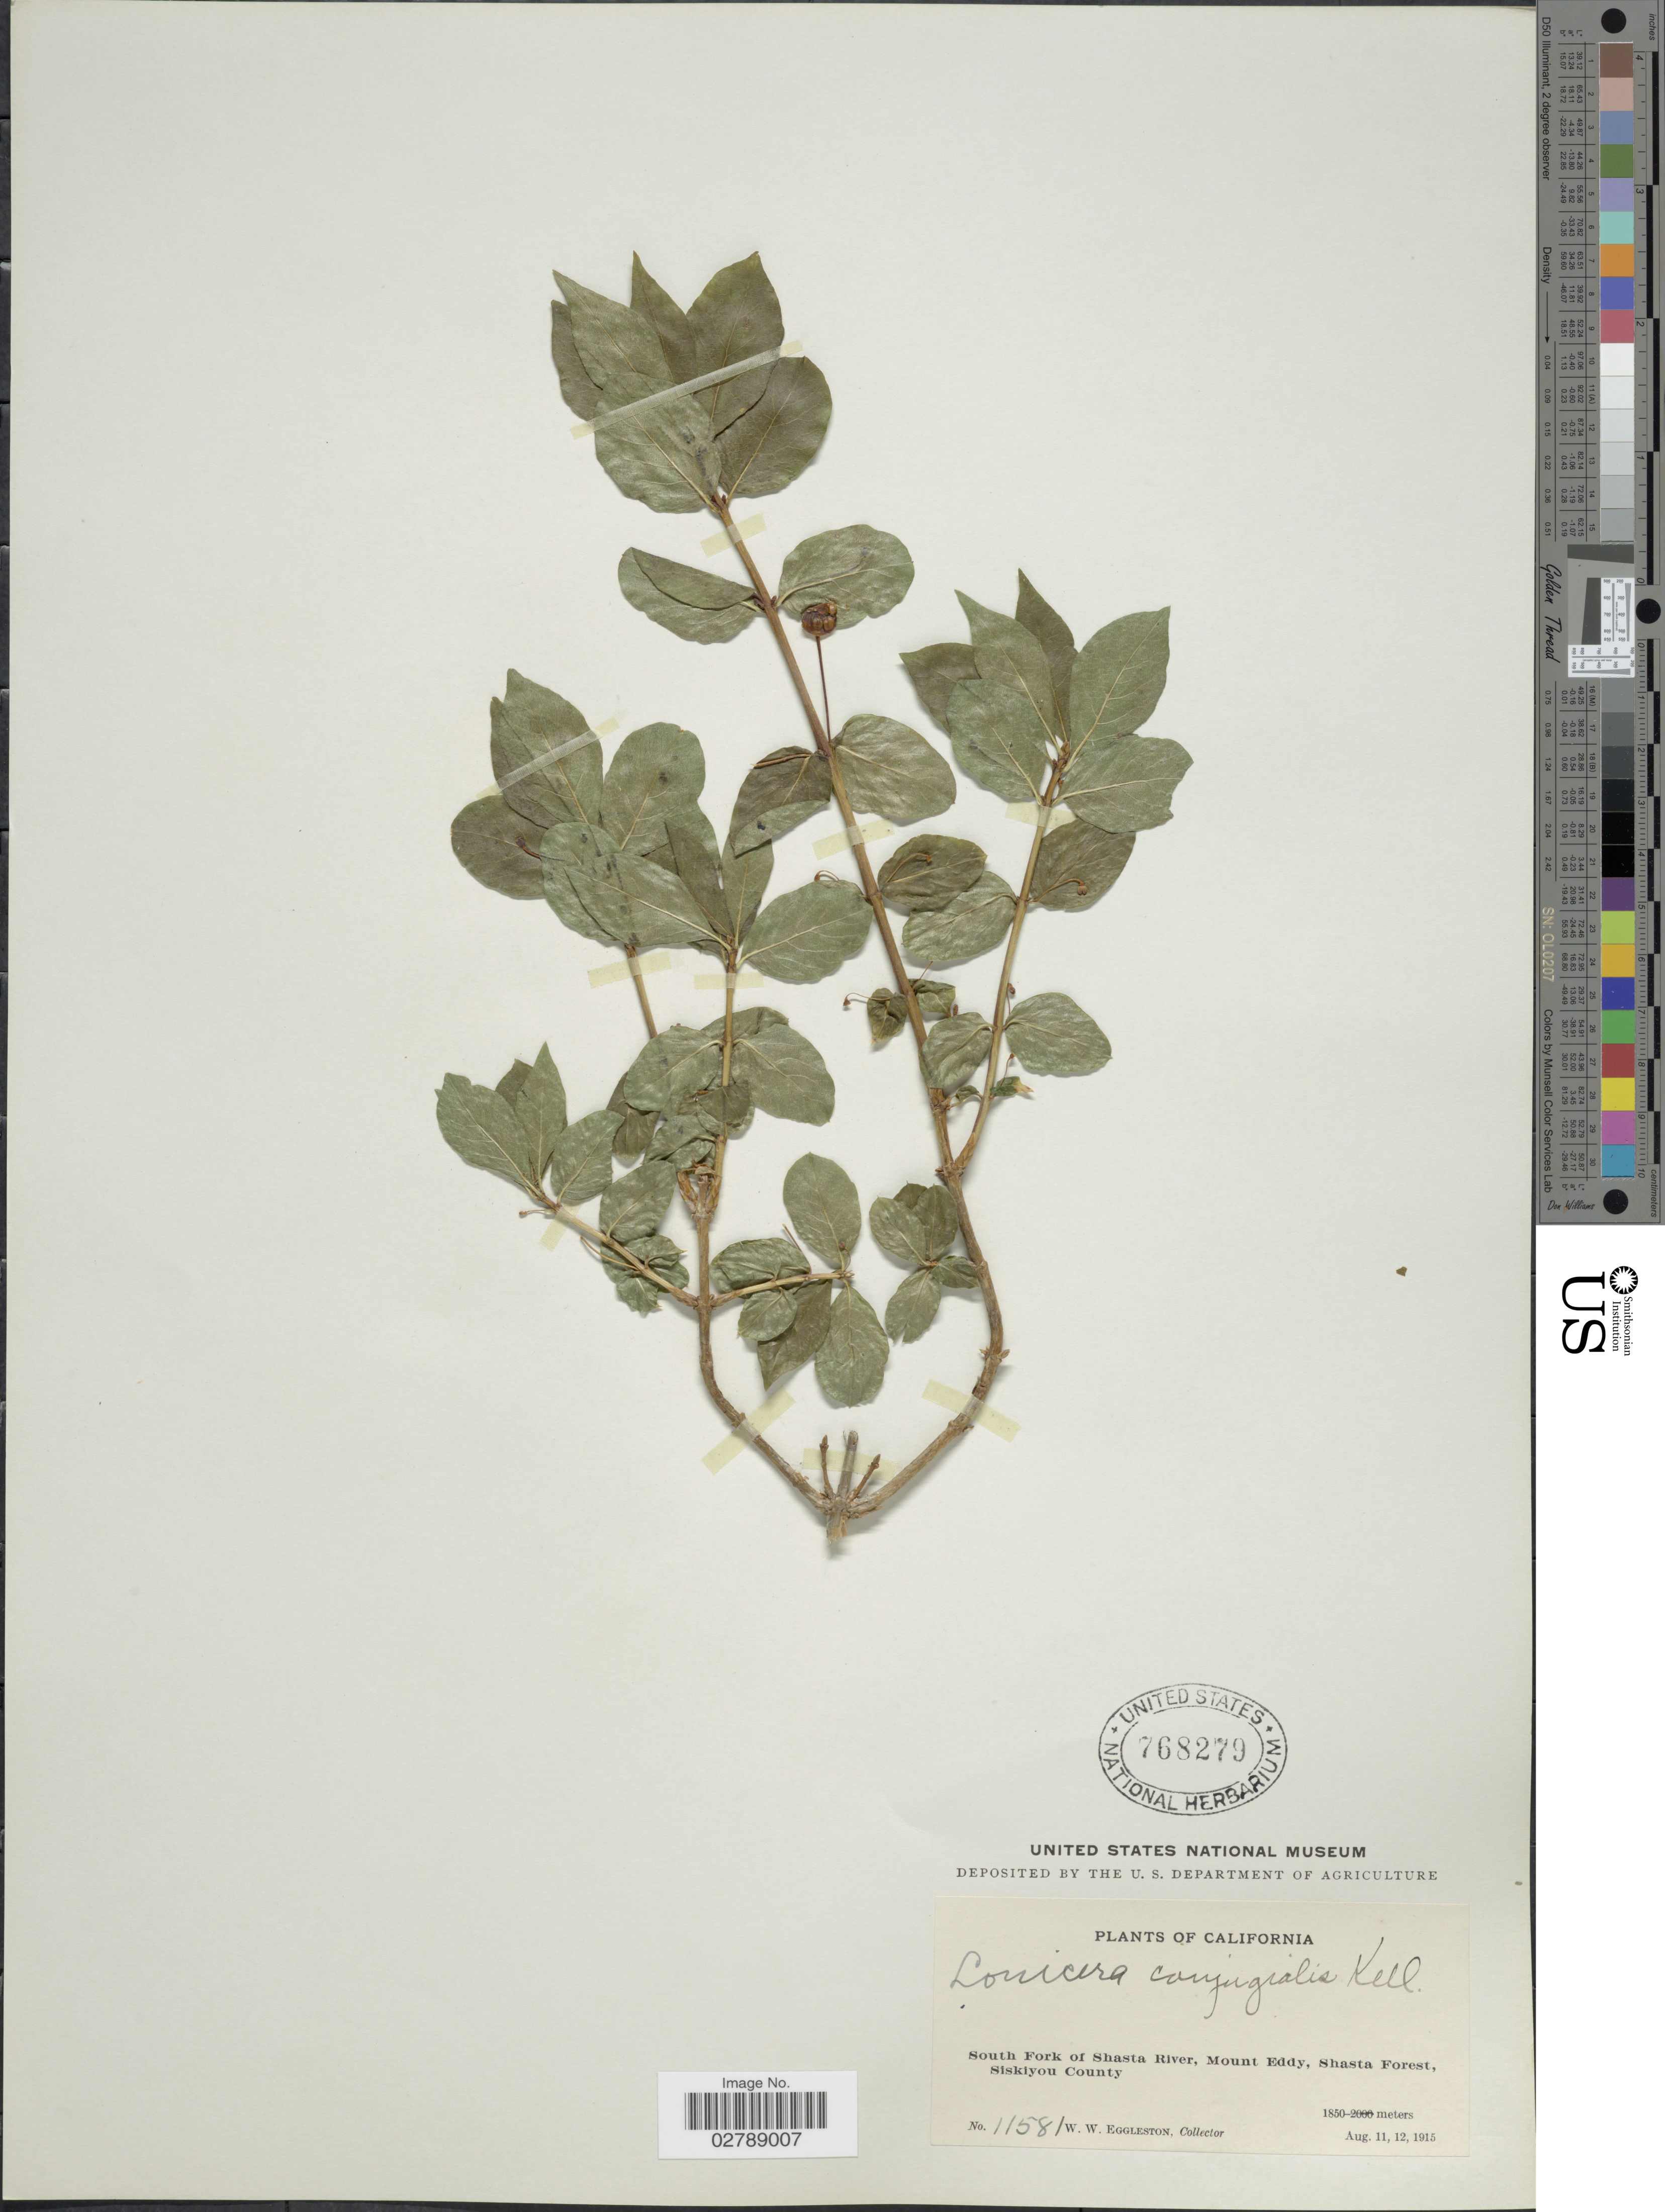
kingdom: Plantae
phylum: Tracheophyta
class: Magnoliopsida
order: Dipsacales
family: Caprifoliaceae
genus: Lonicera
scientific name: Lonicera conjugialis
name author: Kellogg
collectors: W. W. Eggleston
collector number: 11581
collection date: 1915-08-11/1915-08-12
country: United States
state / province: California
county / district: Siskiyou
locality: South Fork of Shasta River, Mount Eddy, Shasta Forest, Siskiyou County.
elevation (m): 1850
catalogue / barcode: US 768279